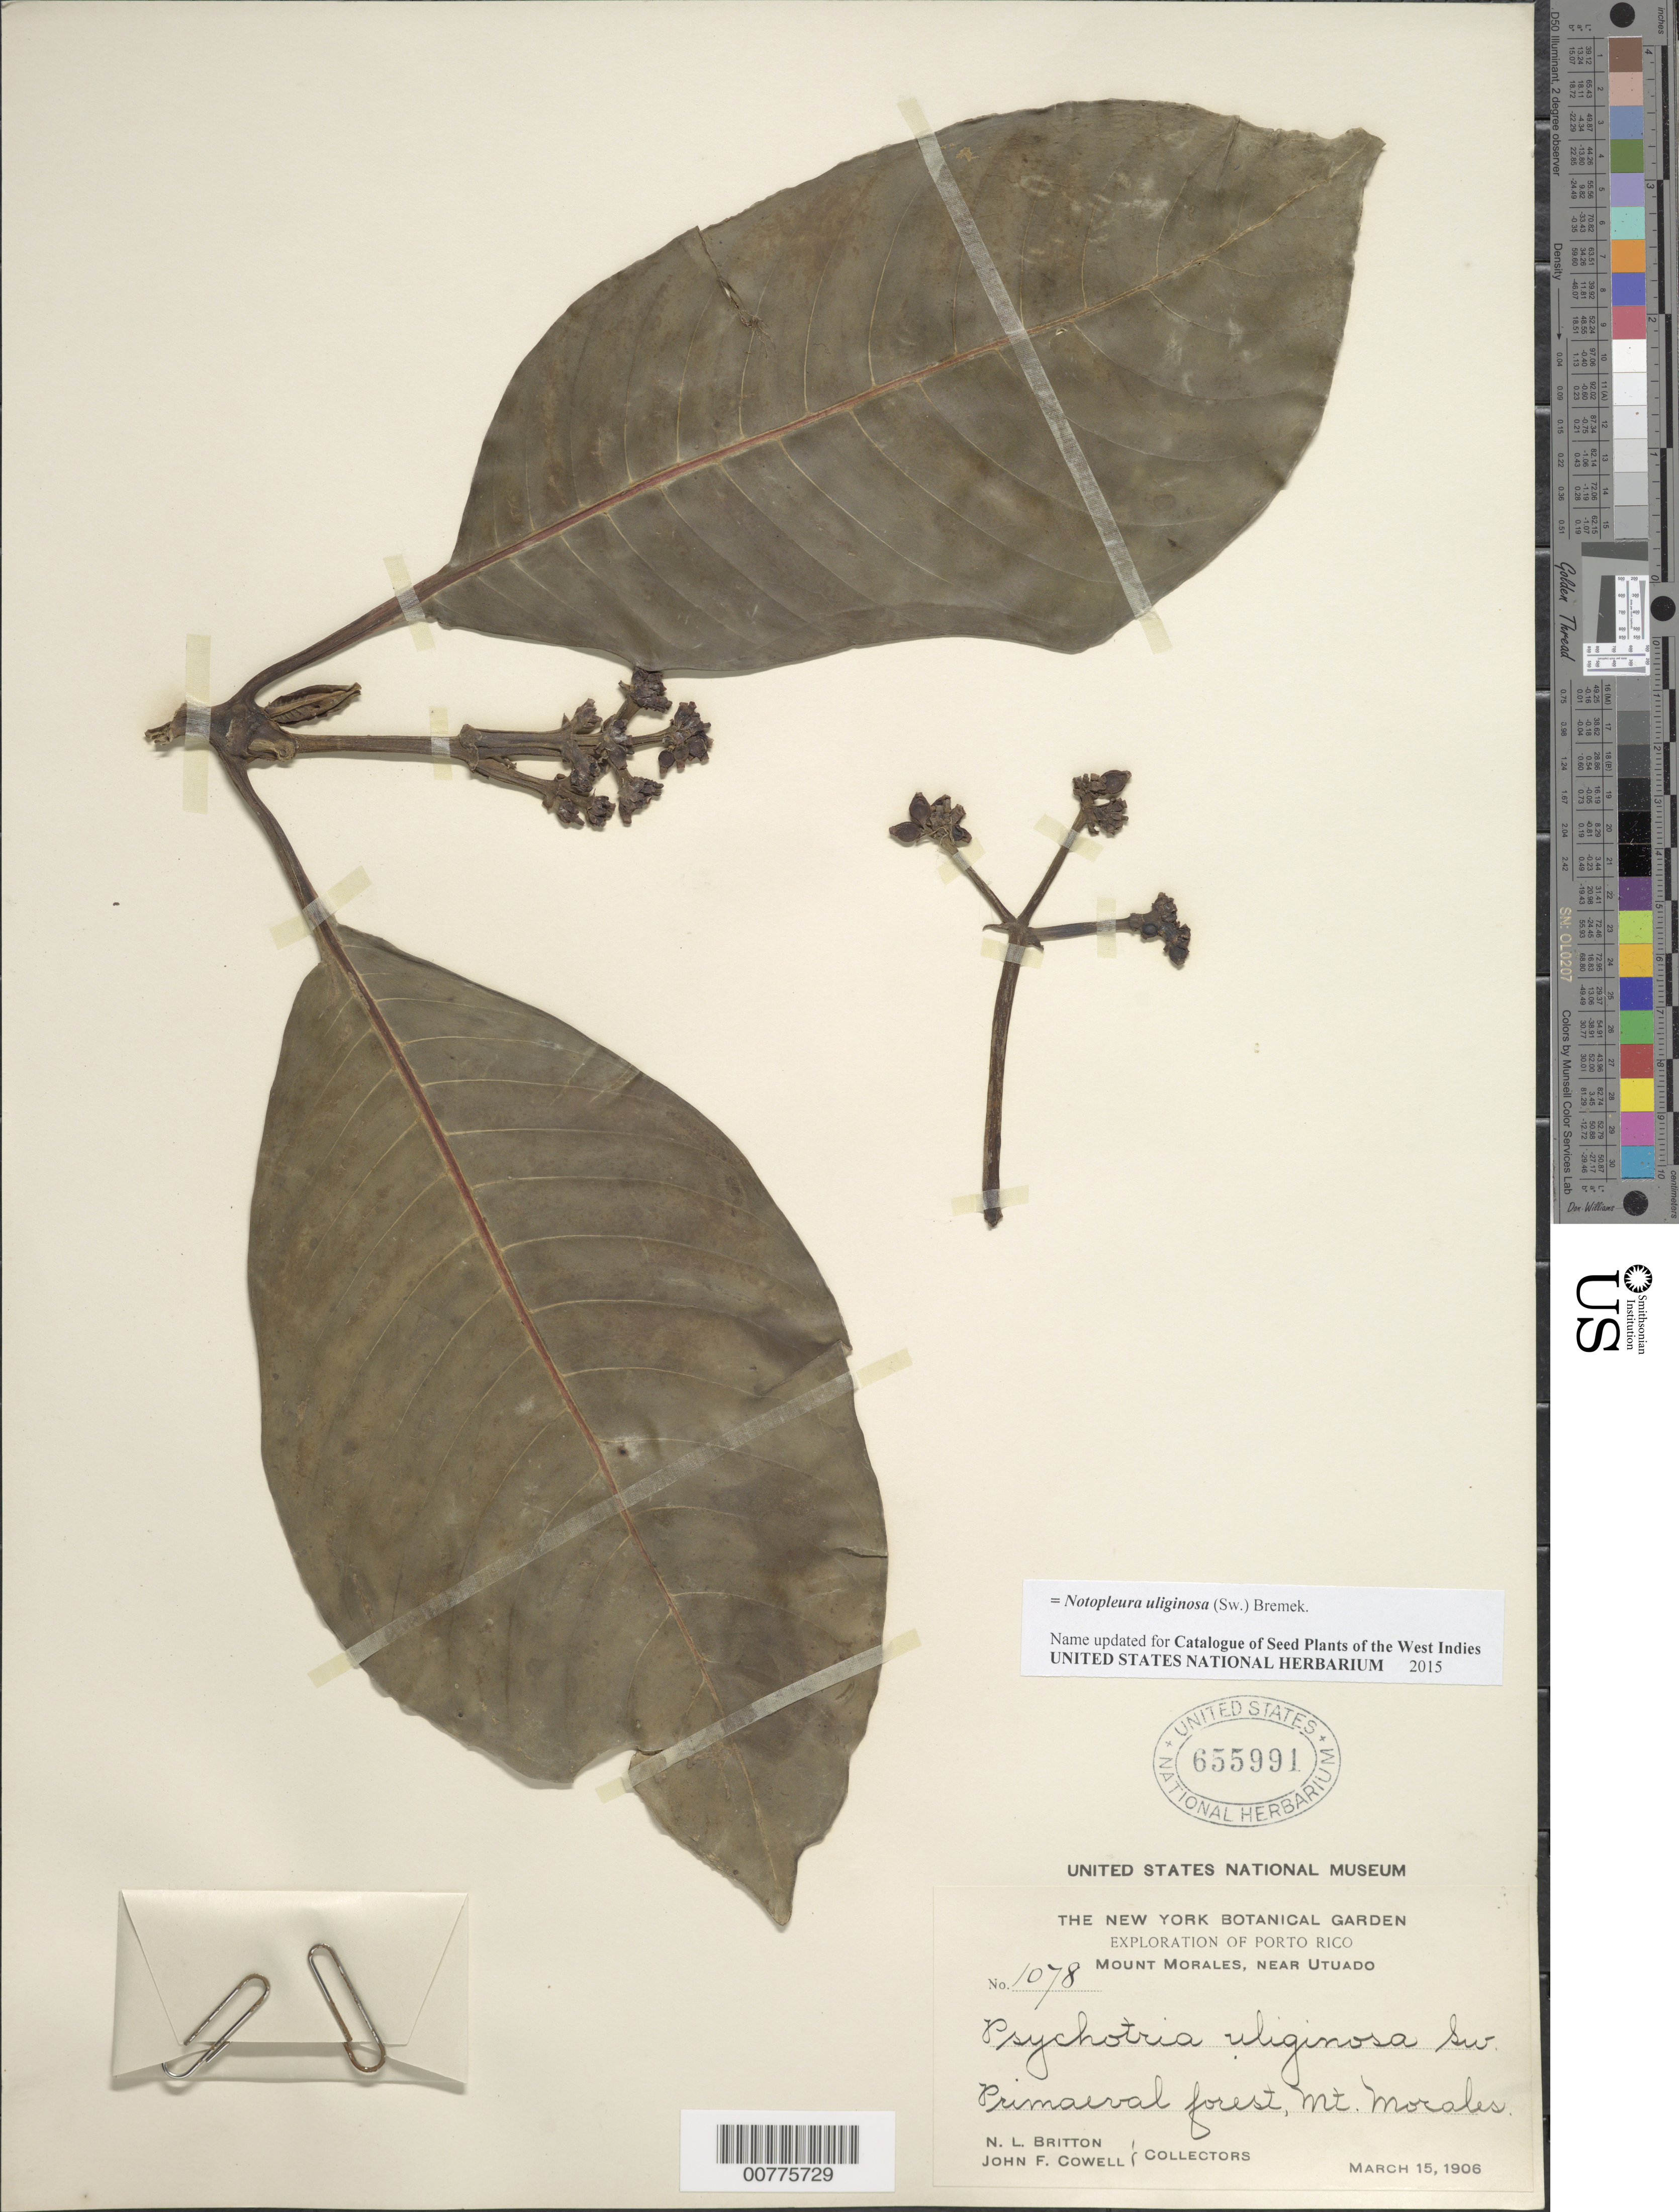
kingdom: Plantae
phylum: Tracheophyta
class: Magnoliopsida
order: Gentianales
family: Rubiaceae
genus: Notopleura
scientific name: Notopleura uliginosa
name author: (Sw.) Bremek.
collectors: N. Britton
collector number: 1078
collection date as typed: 15 Mar 1906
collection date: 1906-03-15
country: Puerto Rico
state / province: Utuado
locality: Mount Morales, near Utuado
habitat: Primaeval forest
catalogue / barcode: US 655991